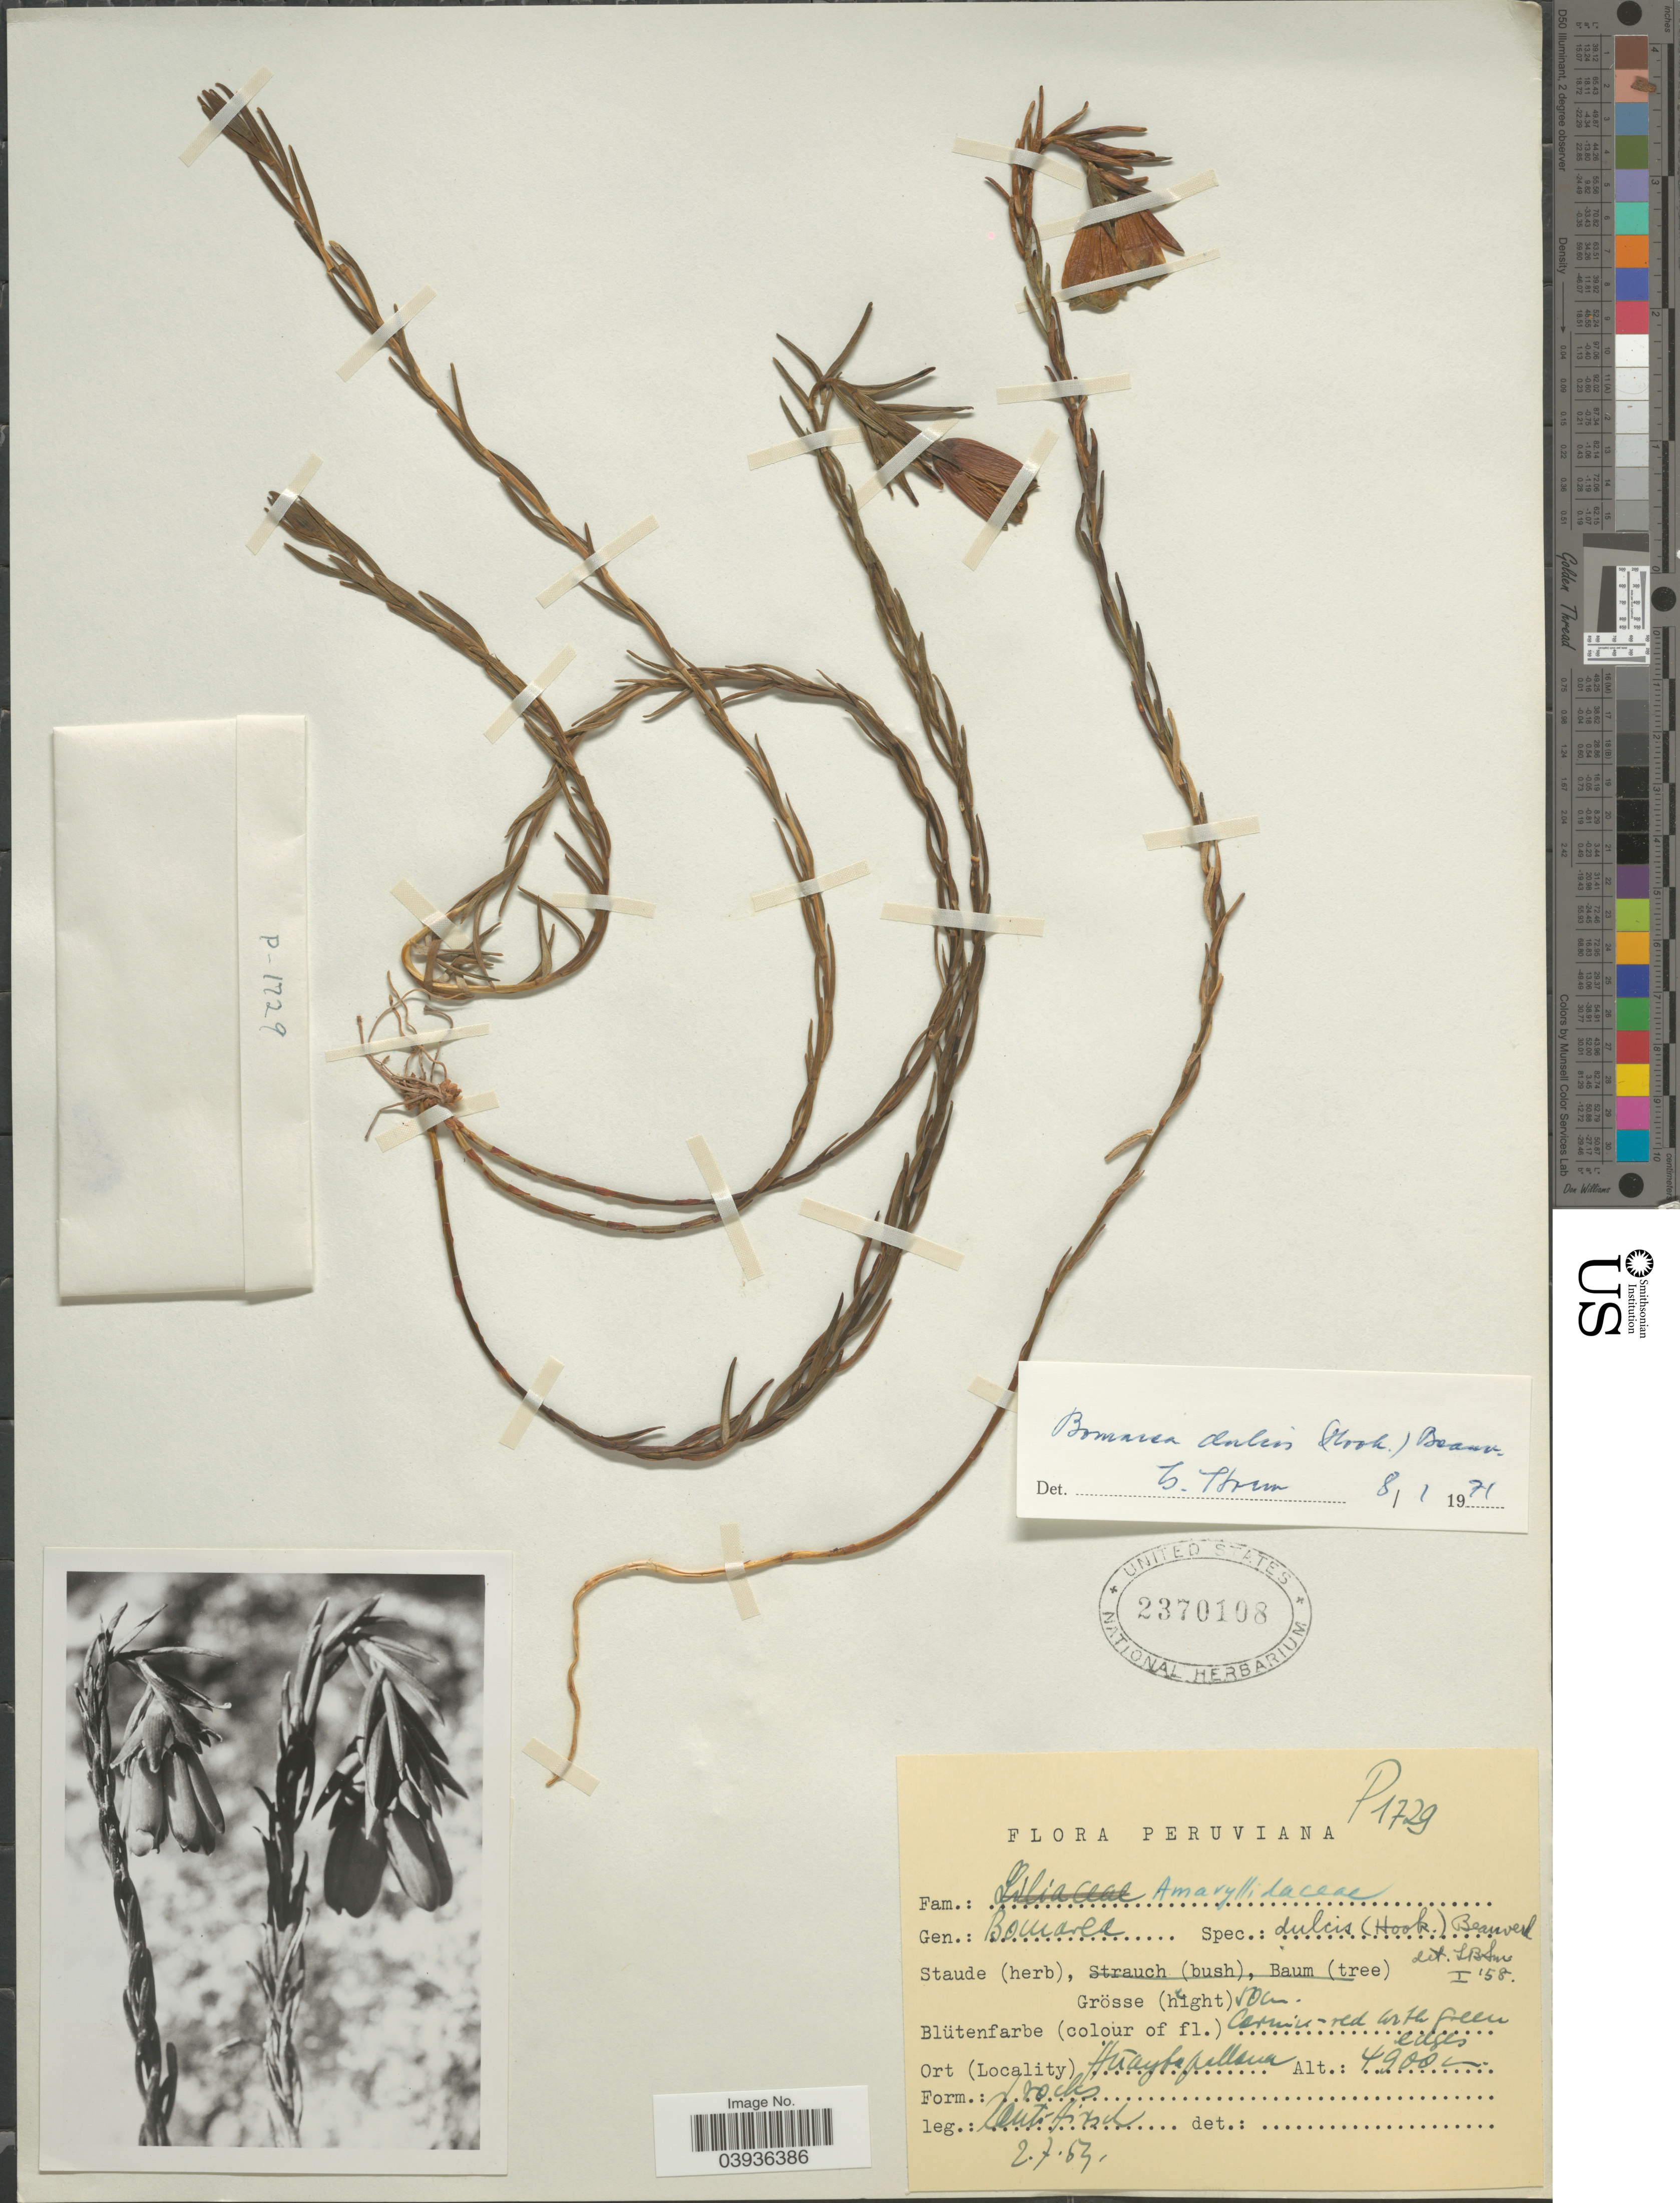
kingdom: Plantae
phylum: Tracheophyta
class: Liliopsida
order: Liliales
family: Alstroemeriaceae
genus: Bomarea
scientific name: Bomarea dulcis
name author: (Hook.) Beauverd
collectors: -. Rauh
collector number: P1729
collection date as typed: Transcribed d/m/y: 2/7/54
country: Peru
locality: Huaytapallana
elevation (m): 4900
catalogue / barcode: US 2370108